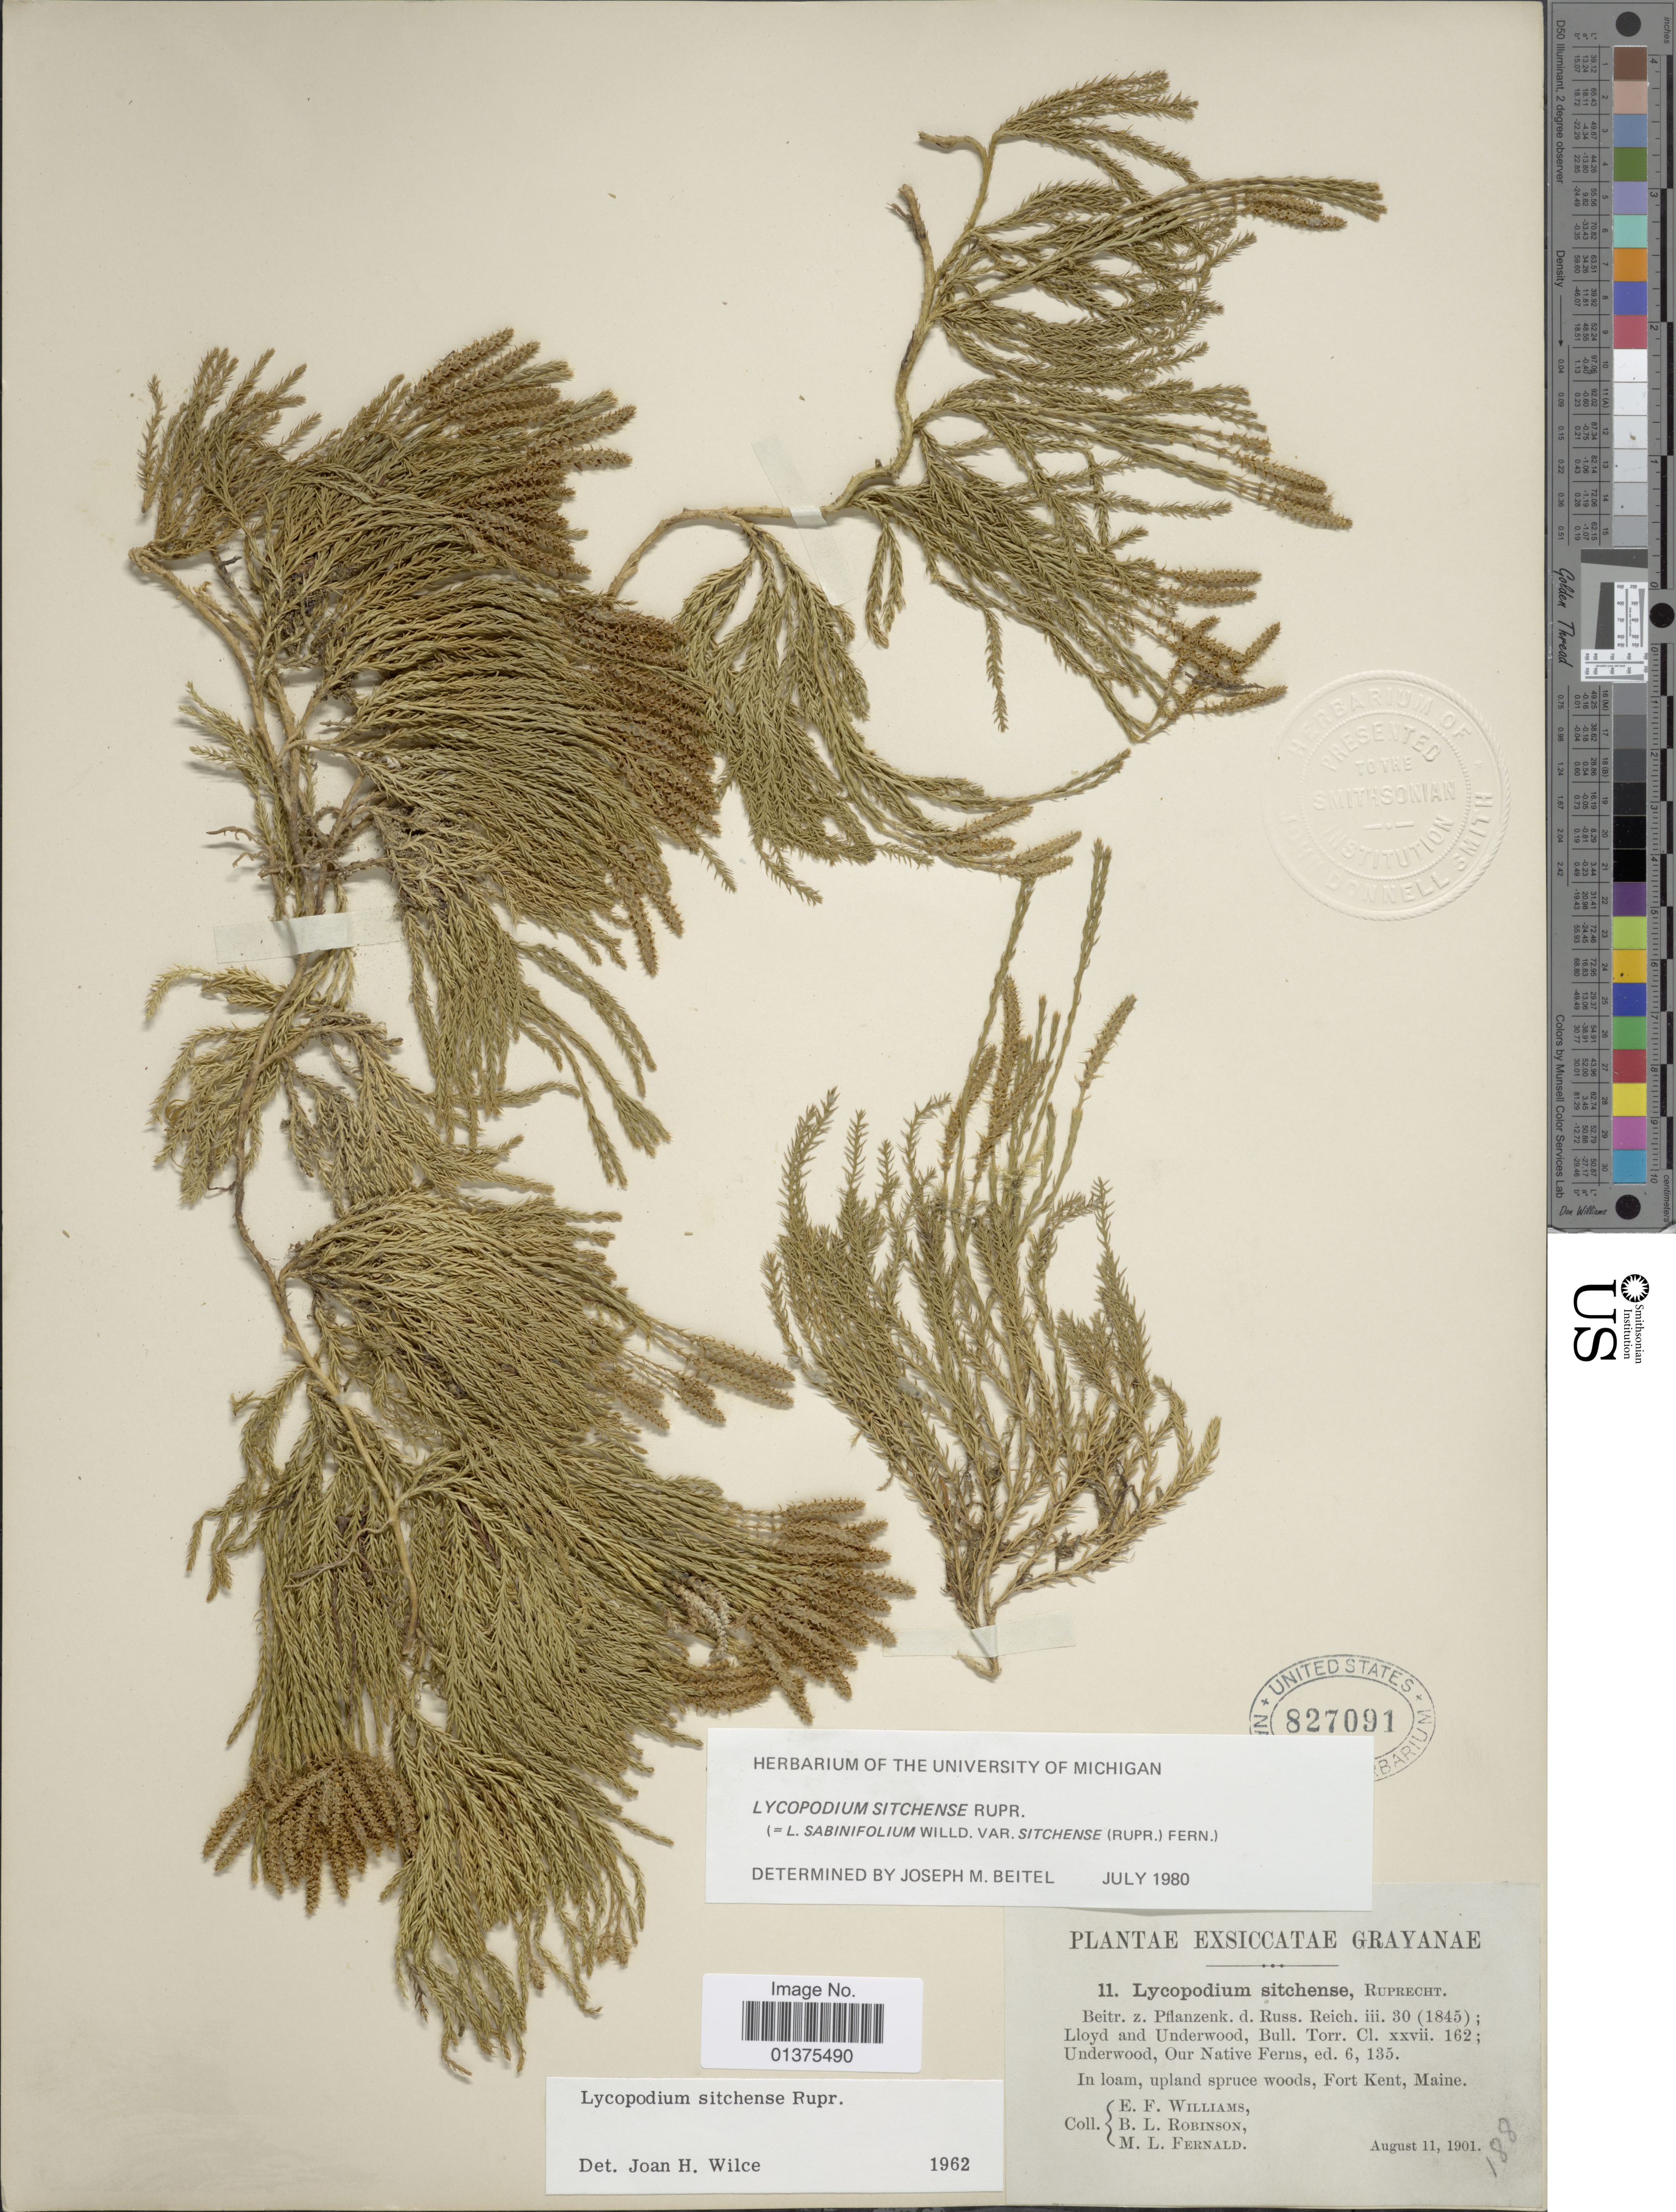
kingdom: Plantae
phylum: Tracheophyta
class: Lycopodiopsida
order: Lycopodiales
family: Lycopodiaceae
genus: Diphasiastrum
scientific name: Diphasiastrum sitchense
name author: (Rupr.) Holub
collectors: E. Williams, B. L. Robinson & M. L. Fernald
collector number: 11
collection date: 1901-08-11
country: United States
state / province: Maine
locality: Grayanae, Fort Kent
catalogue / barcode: US 827091